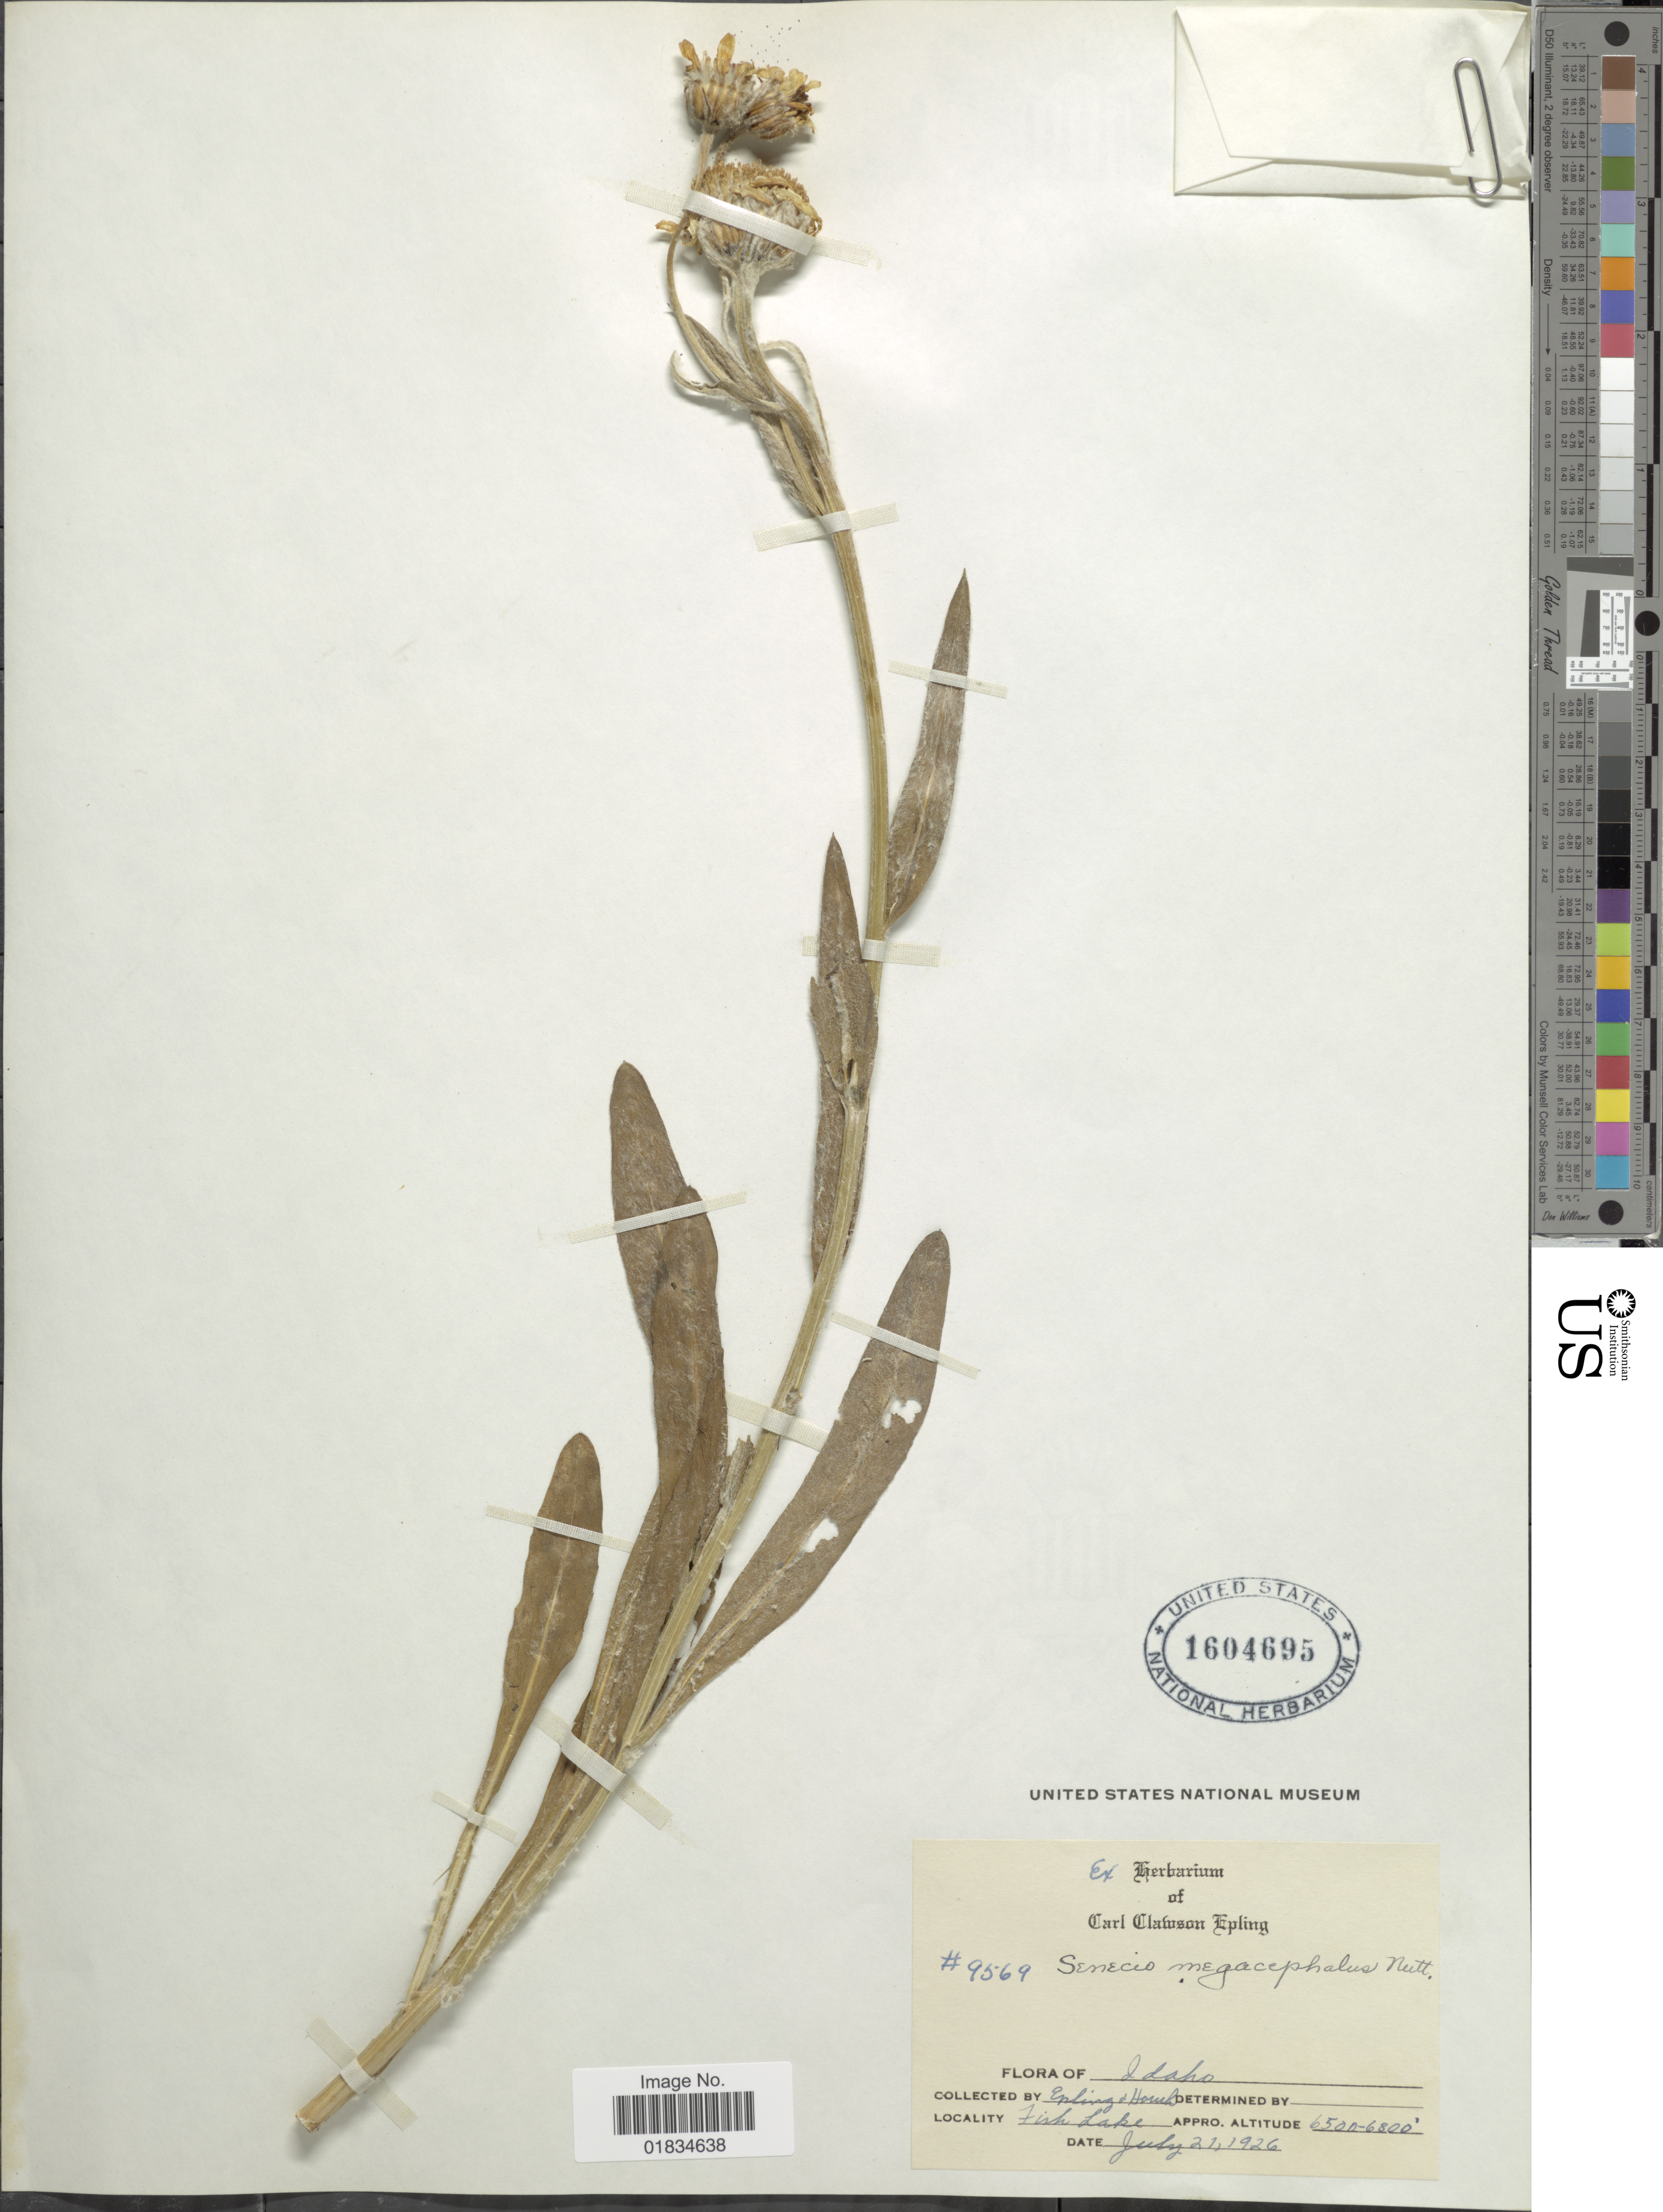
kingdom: Plantae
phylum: Tracheophyta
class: Magnoliopsida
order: Asterales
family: Asteraceae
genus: Senecio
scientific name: Senecio megacephalus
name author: Nutt.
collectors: C. C. Epling & -. Hauch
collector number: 9569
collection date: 1926-07-21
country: United States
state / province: Idaho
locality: Fish Lake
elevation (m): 1981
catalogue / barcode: US 1604695